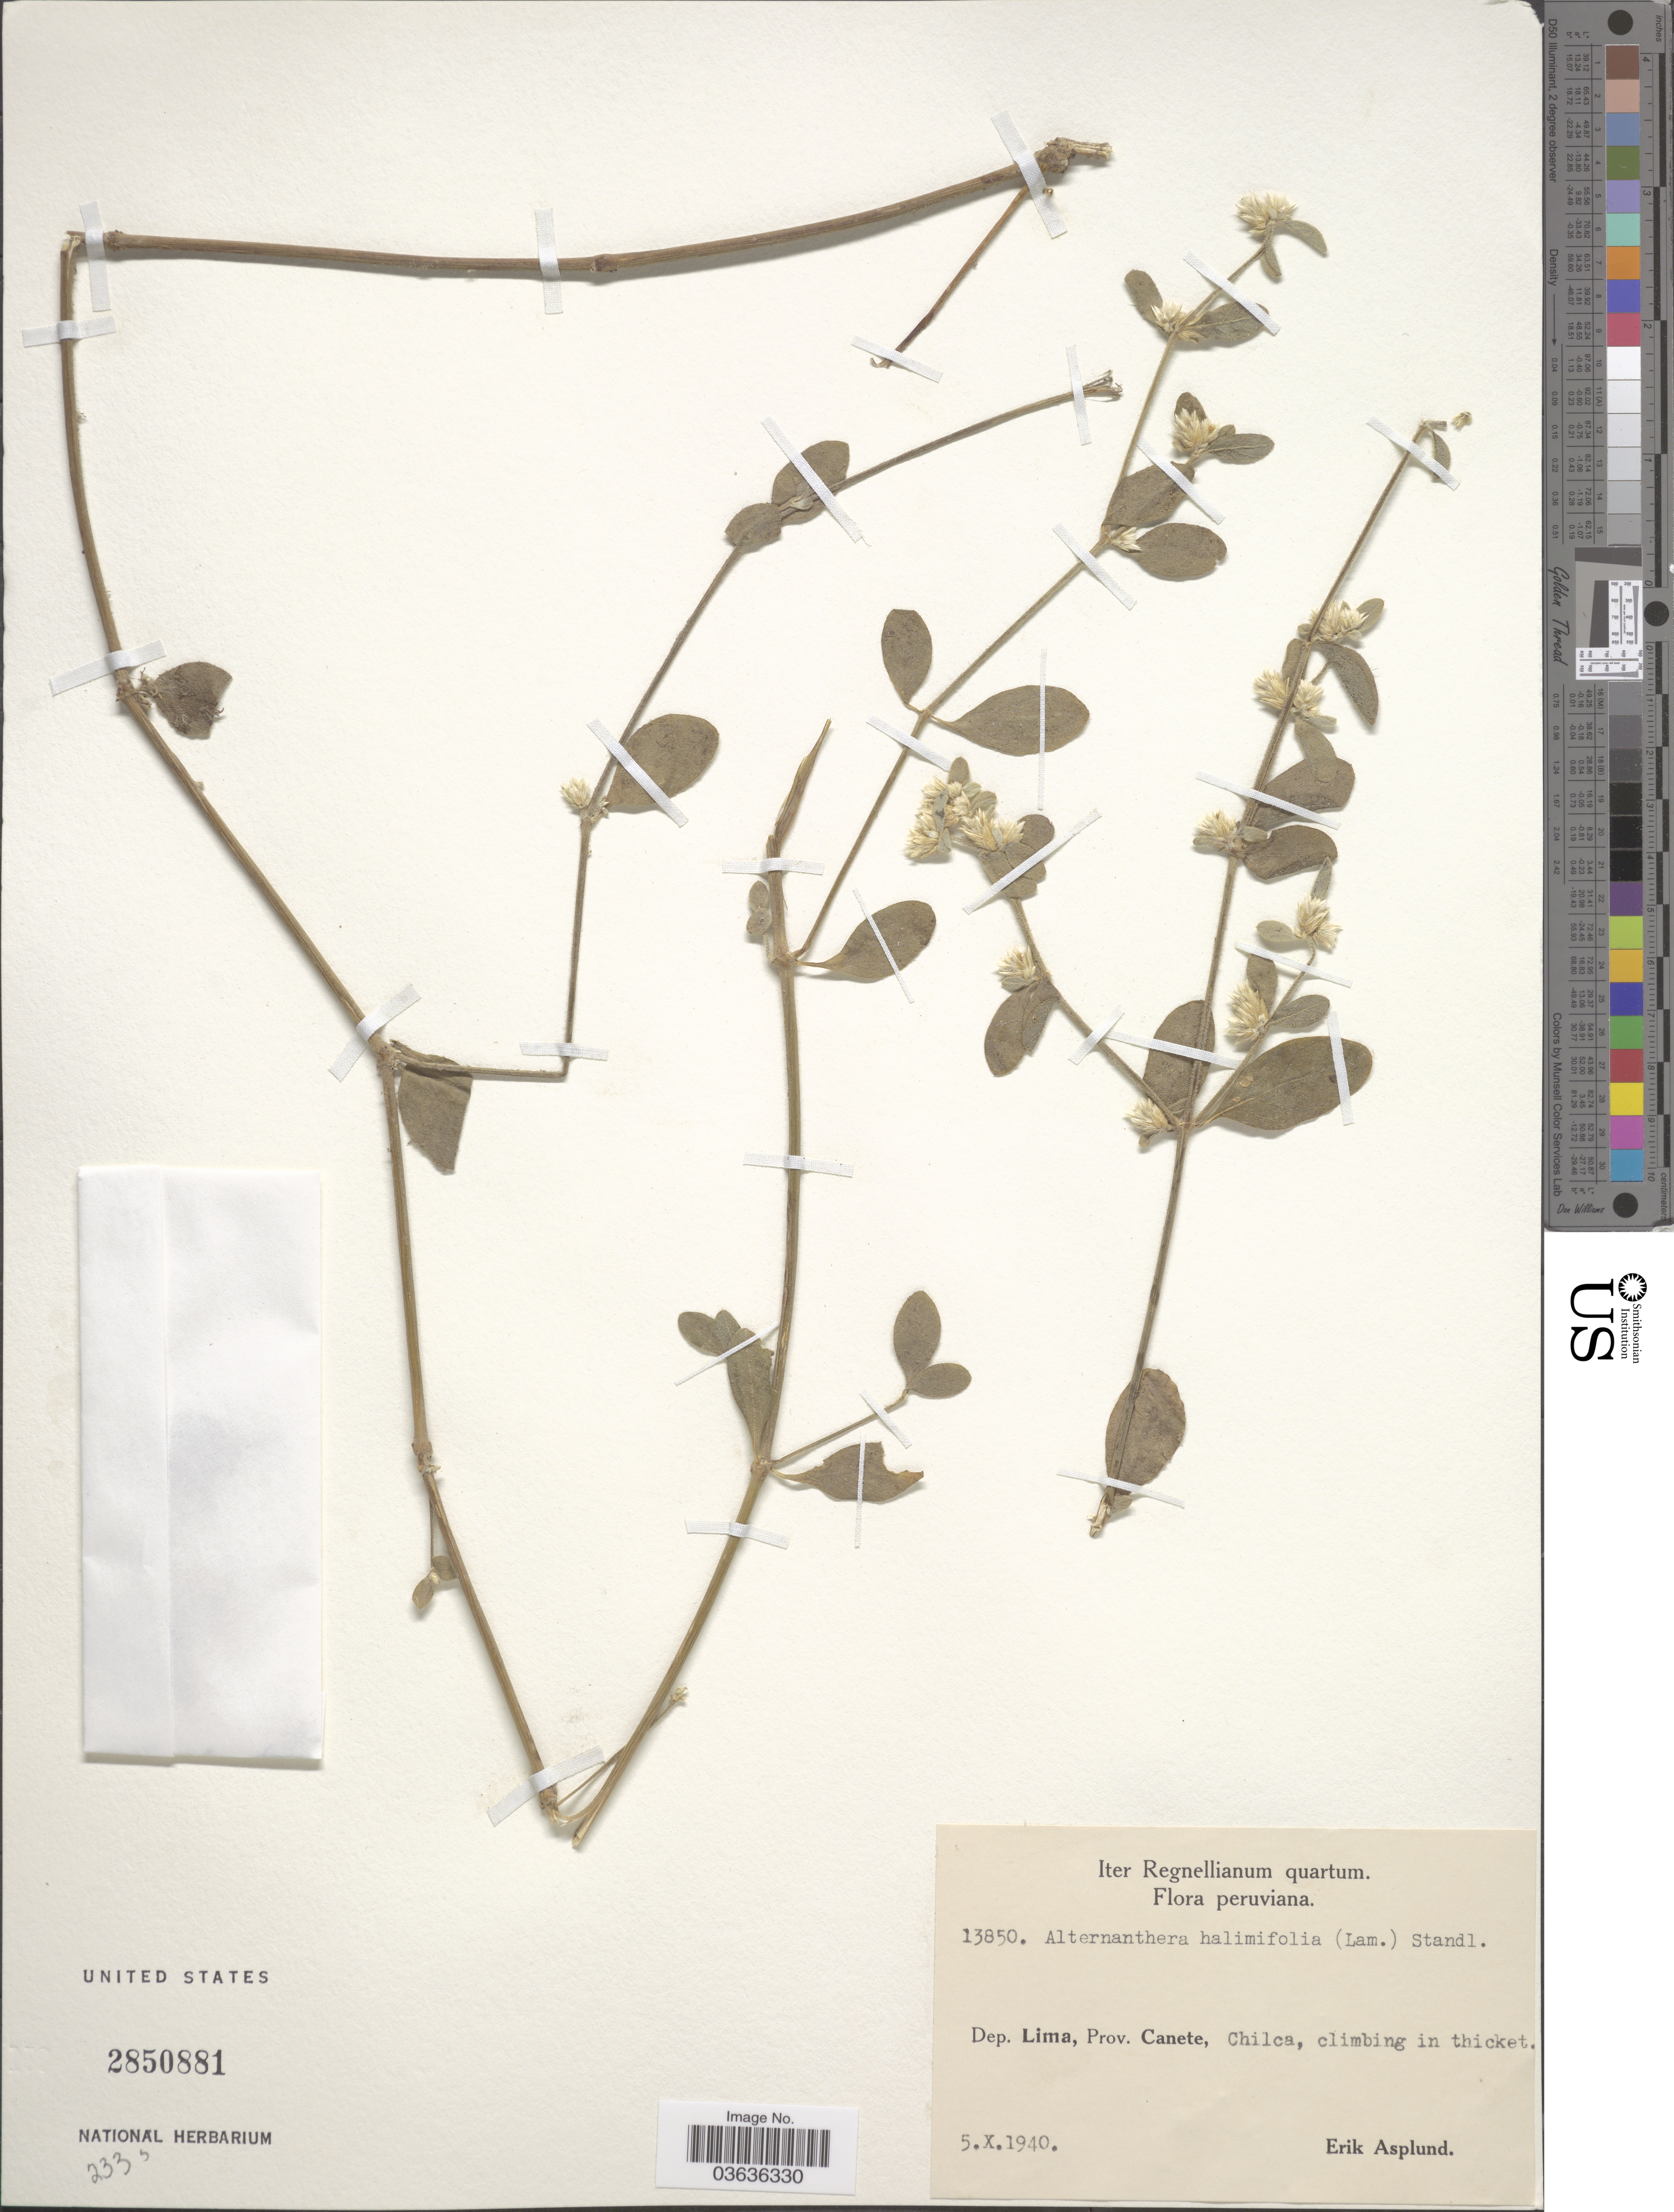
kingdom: Plantae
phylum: Tracheophyta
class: Magnoliopsida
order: Caryophyllales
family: Amaranthaceae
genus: Alternanthera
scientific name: Alternanthera halimifolia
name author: (Lam.) Standl. ex Pittier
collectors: E. Asplund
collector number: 13850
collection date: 1940-10-05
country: Peru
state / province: Lima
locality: Dep. Lima, Prov. Canete, Chilca.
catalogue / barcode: US 2850881